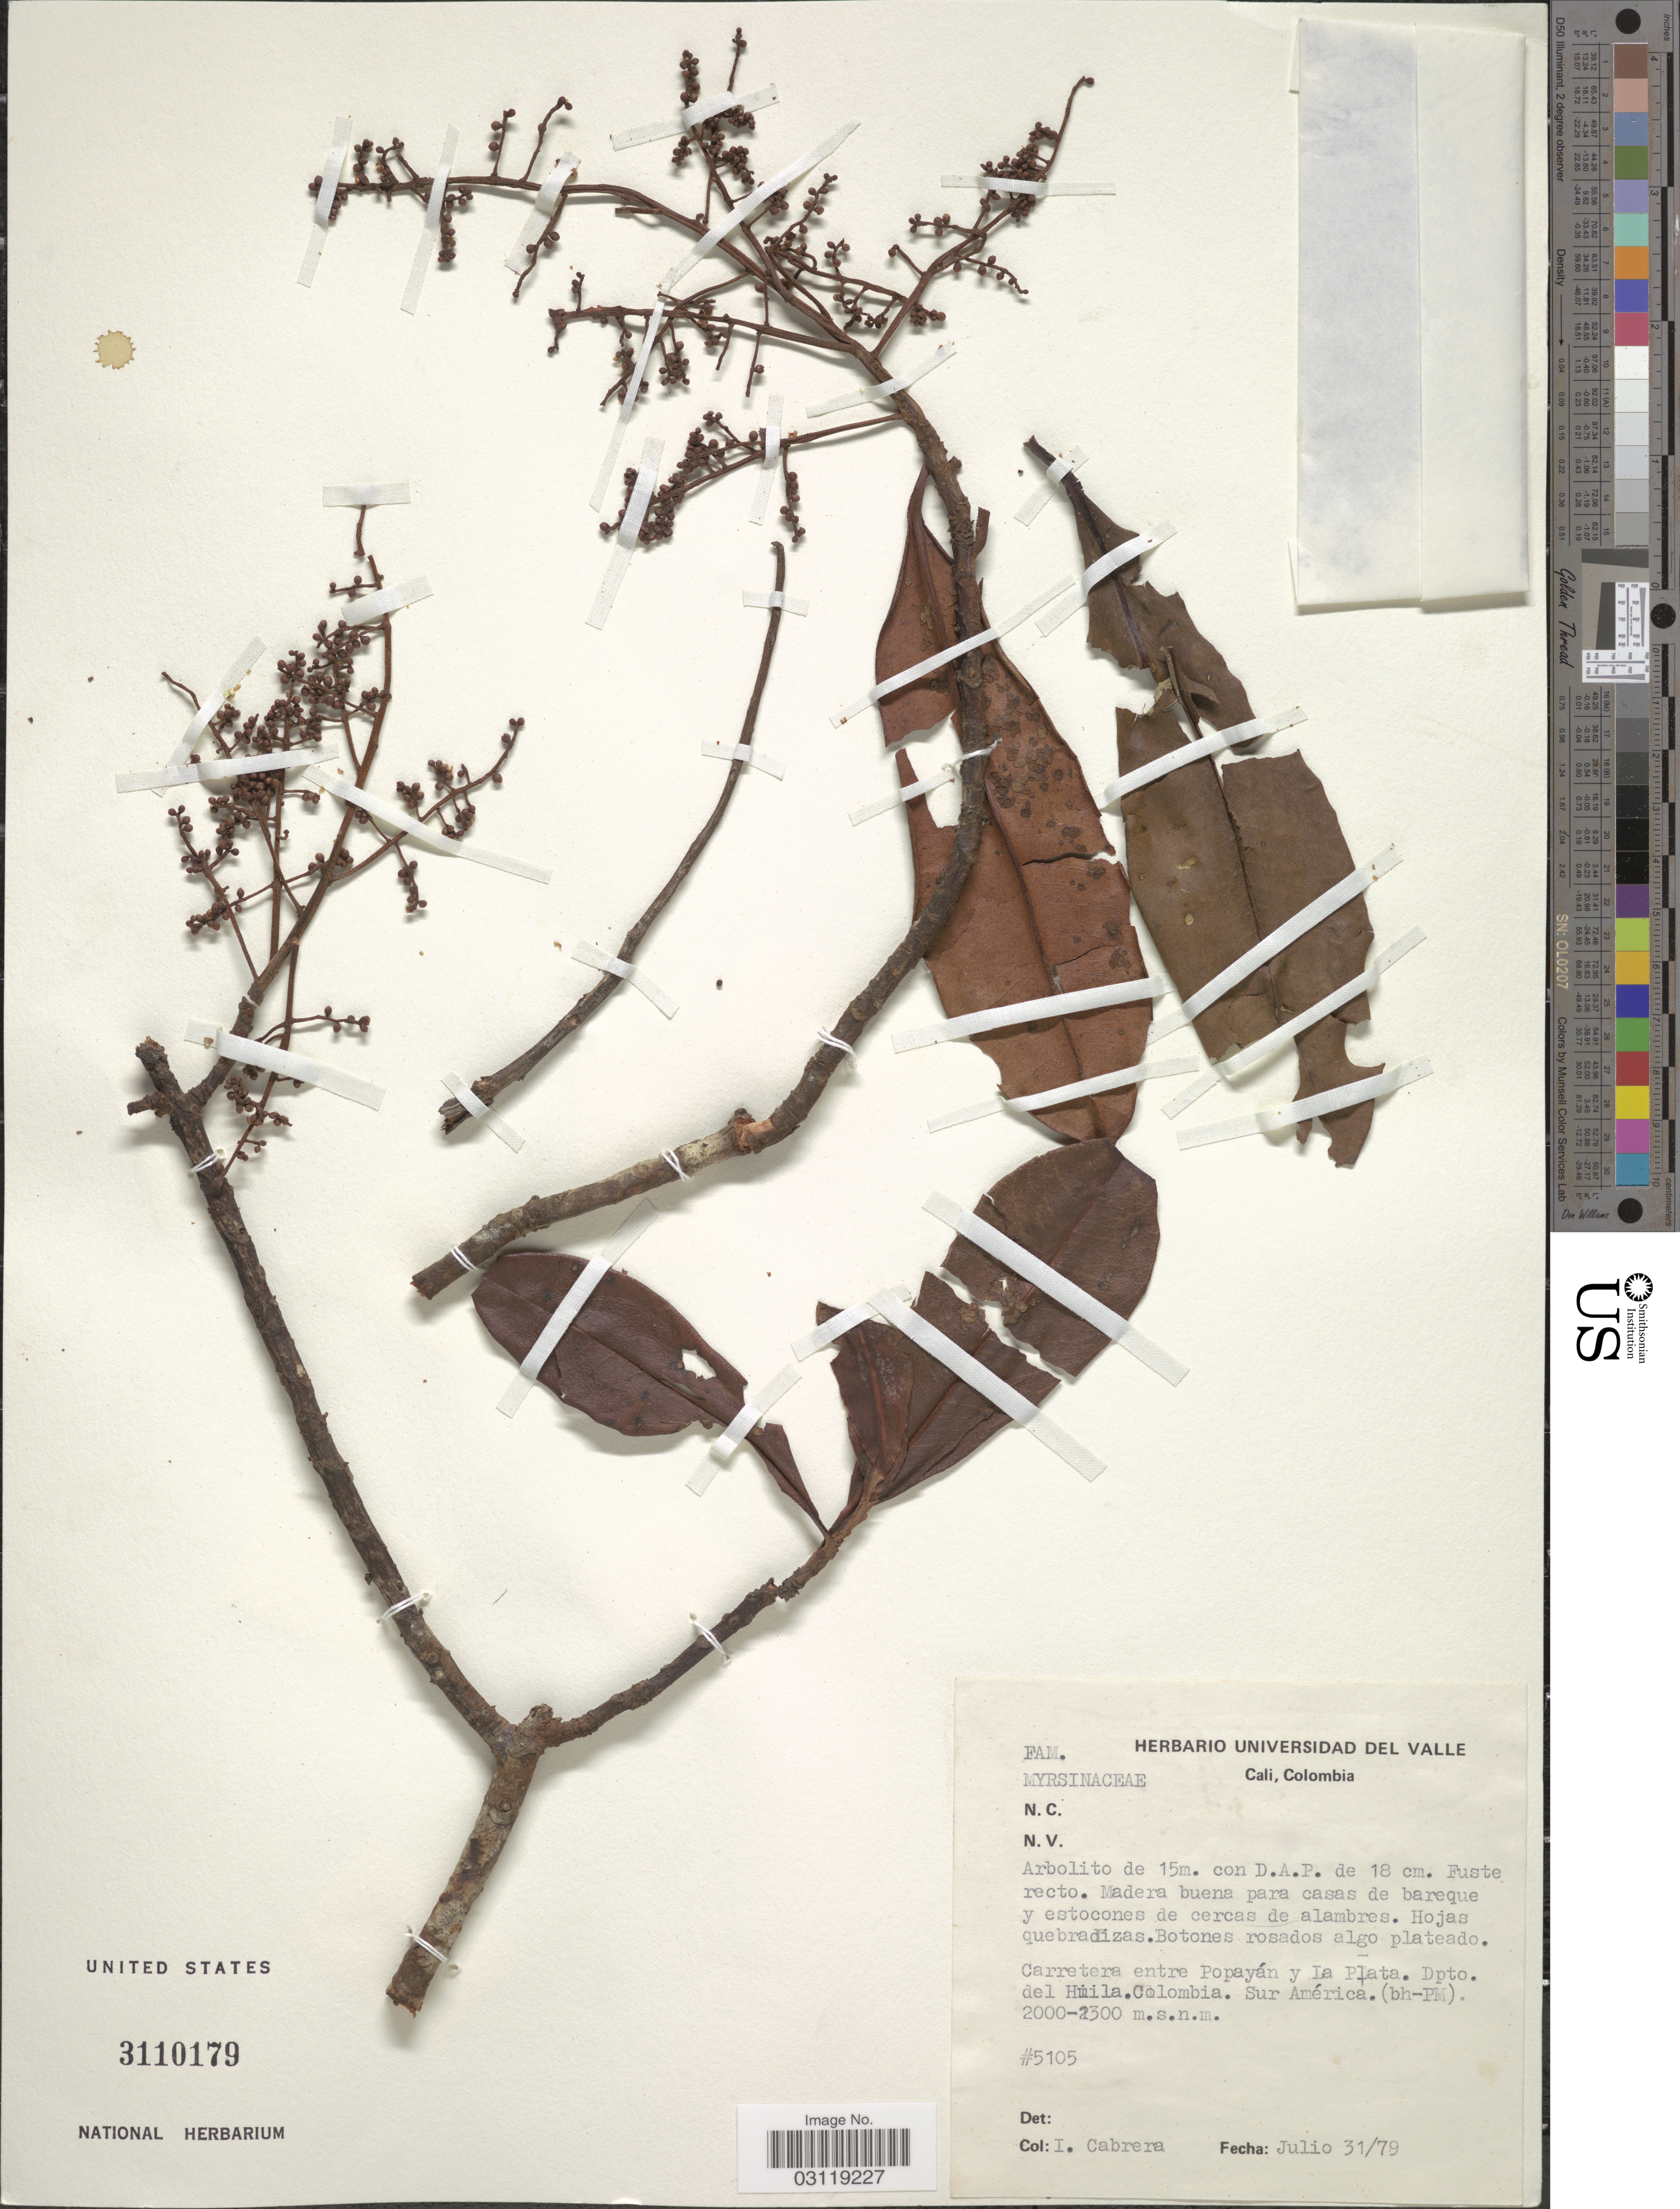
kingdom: Plantae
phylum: Tracheophyta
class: Magnoliopsida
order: Ericales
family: Primulaceae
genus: Geissanthus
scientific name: Geissanthus sp.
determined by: Pipoly, J. J.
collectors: I. Cabrera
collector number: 5105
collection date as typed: Transcribed d/m/y: 31/7/79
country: Colombia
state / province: Huila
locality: Carretera entre Popayán y La Plata. Dpto. del Huila. Sur Ámerica. (bg-PM).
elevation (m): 2000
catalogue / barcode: US 3110179